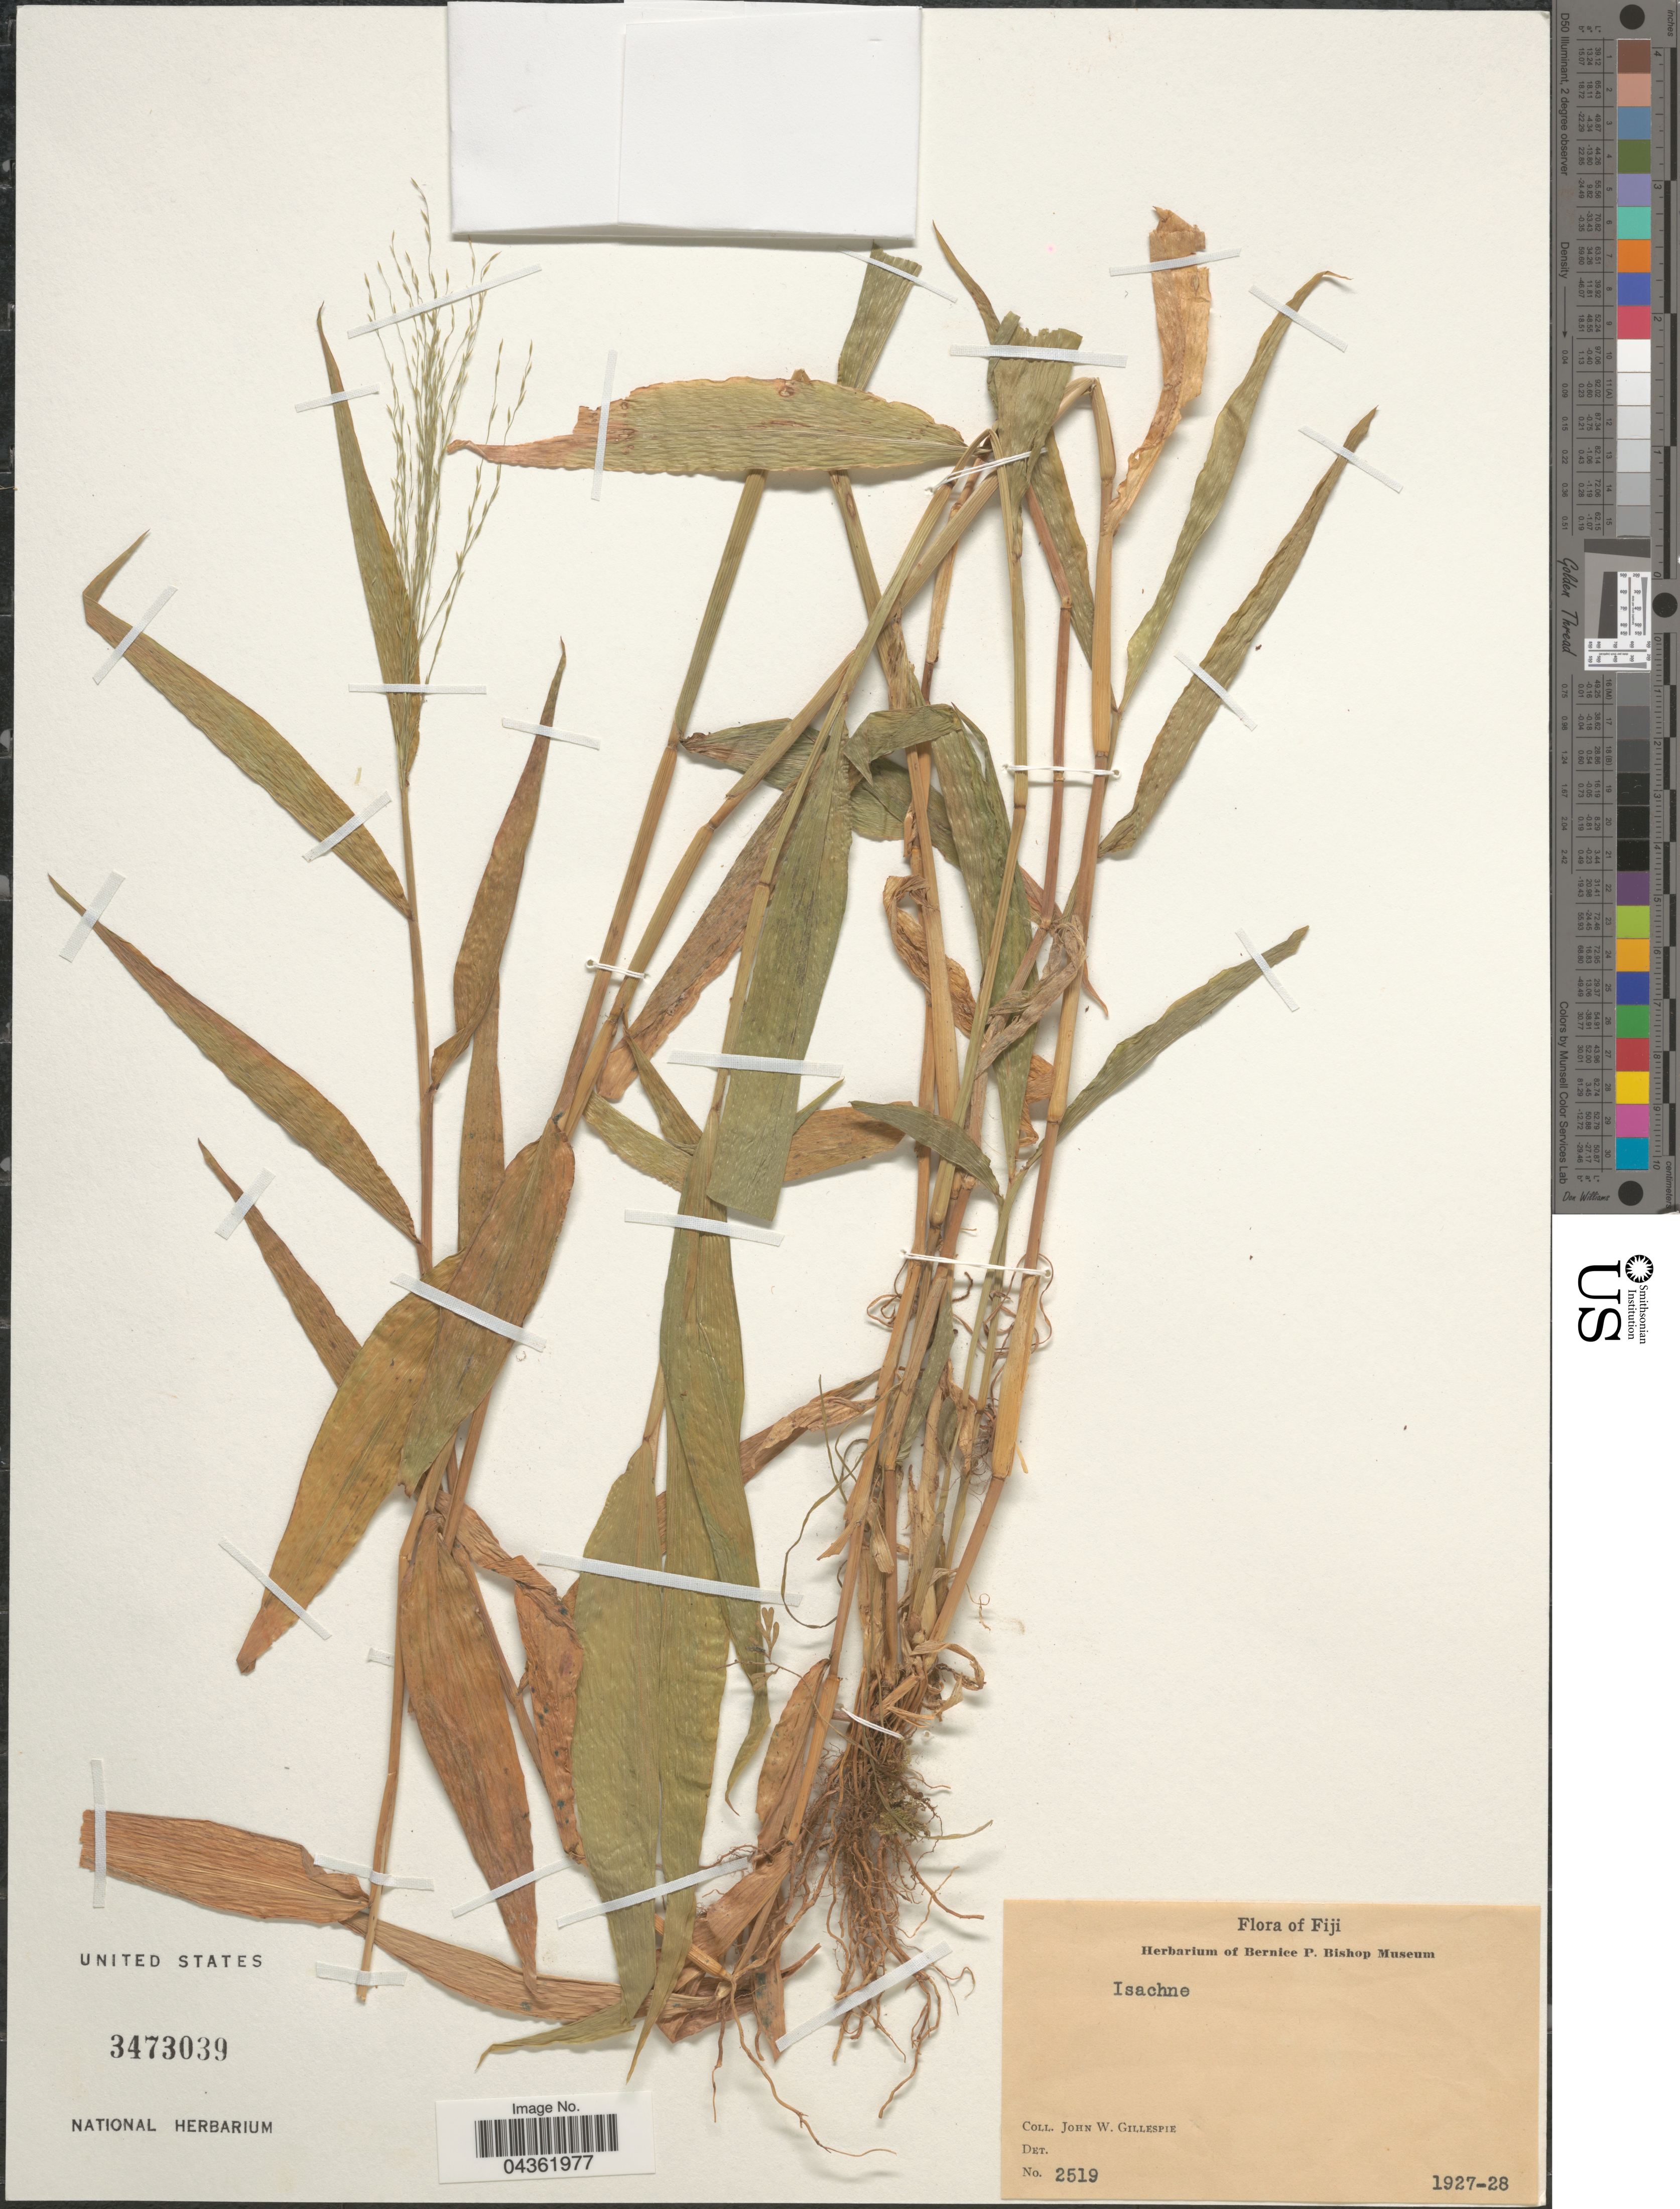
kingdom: Plantae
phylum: Tracheophyta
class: Liliopsida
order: Poales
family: Poaceae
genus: Isachne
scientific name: Isachne sp.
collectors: J. W. Gillespie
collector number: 2519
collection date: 1927/1928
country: Fiji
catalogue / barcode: US 3473039